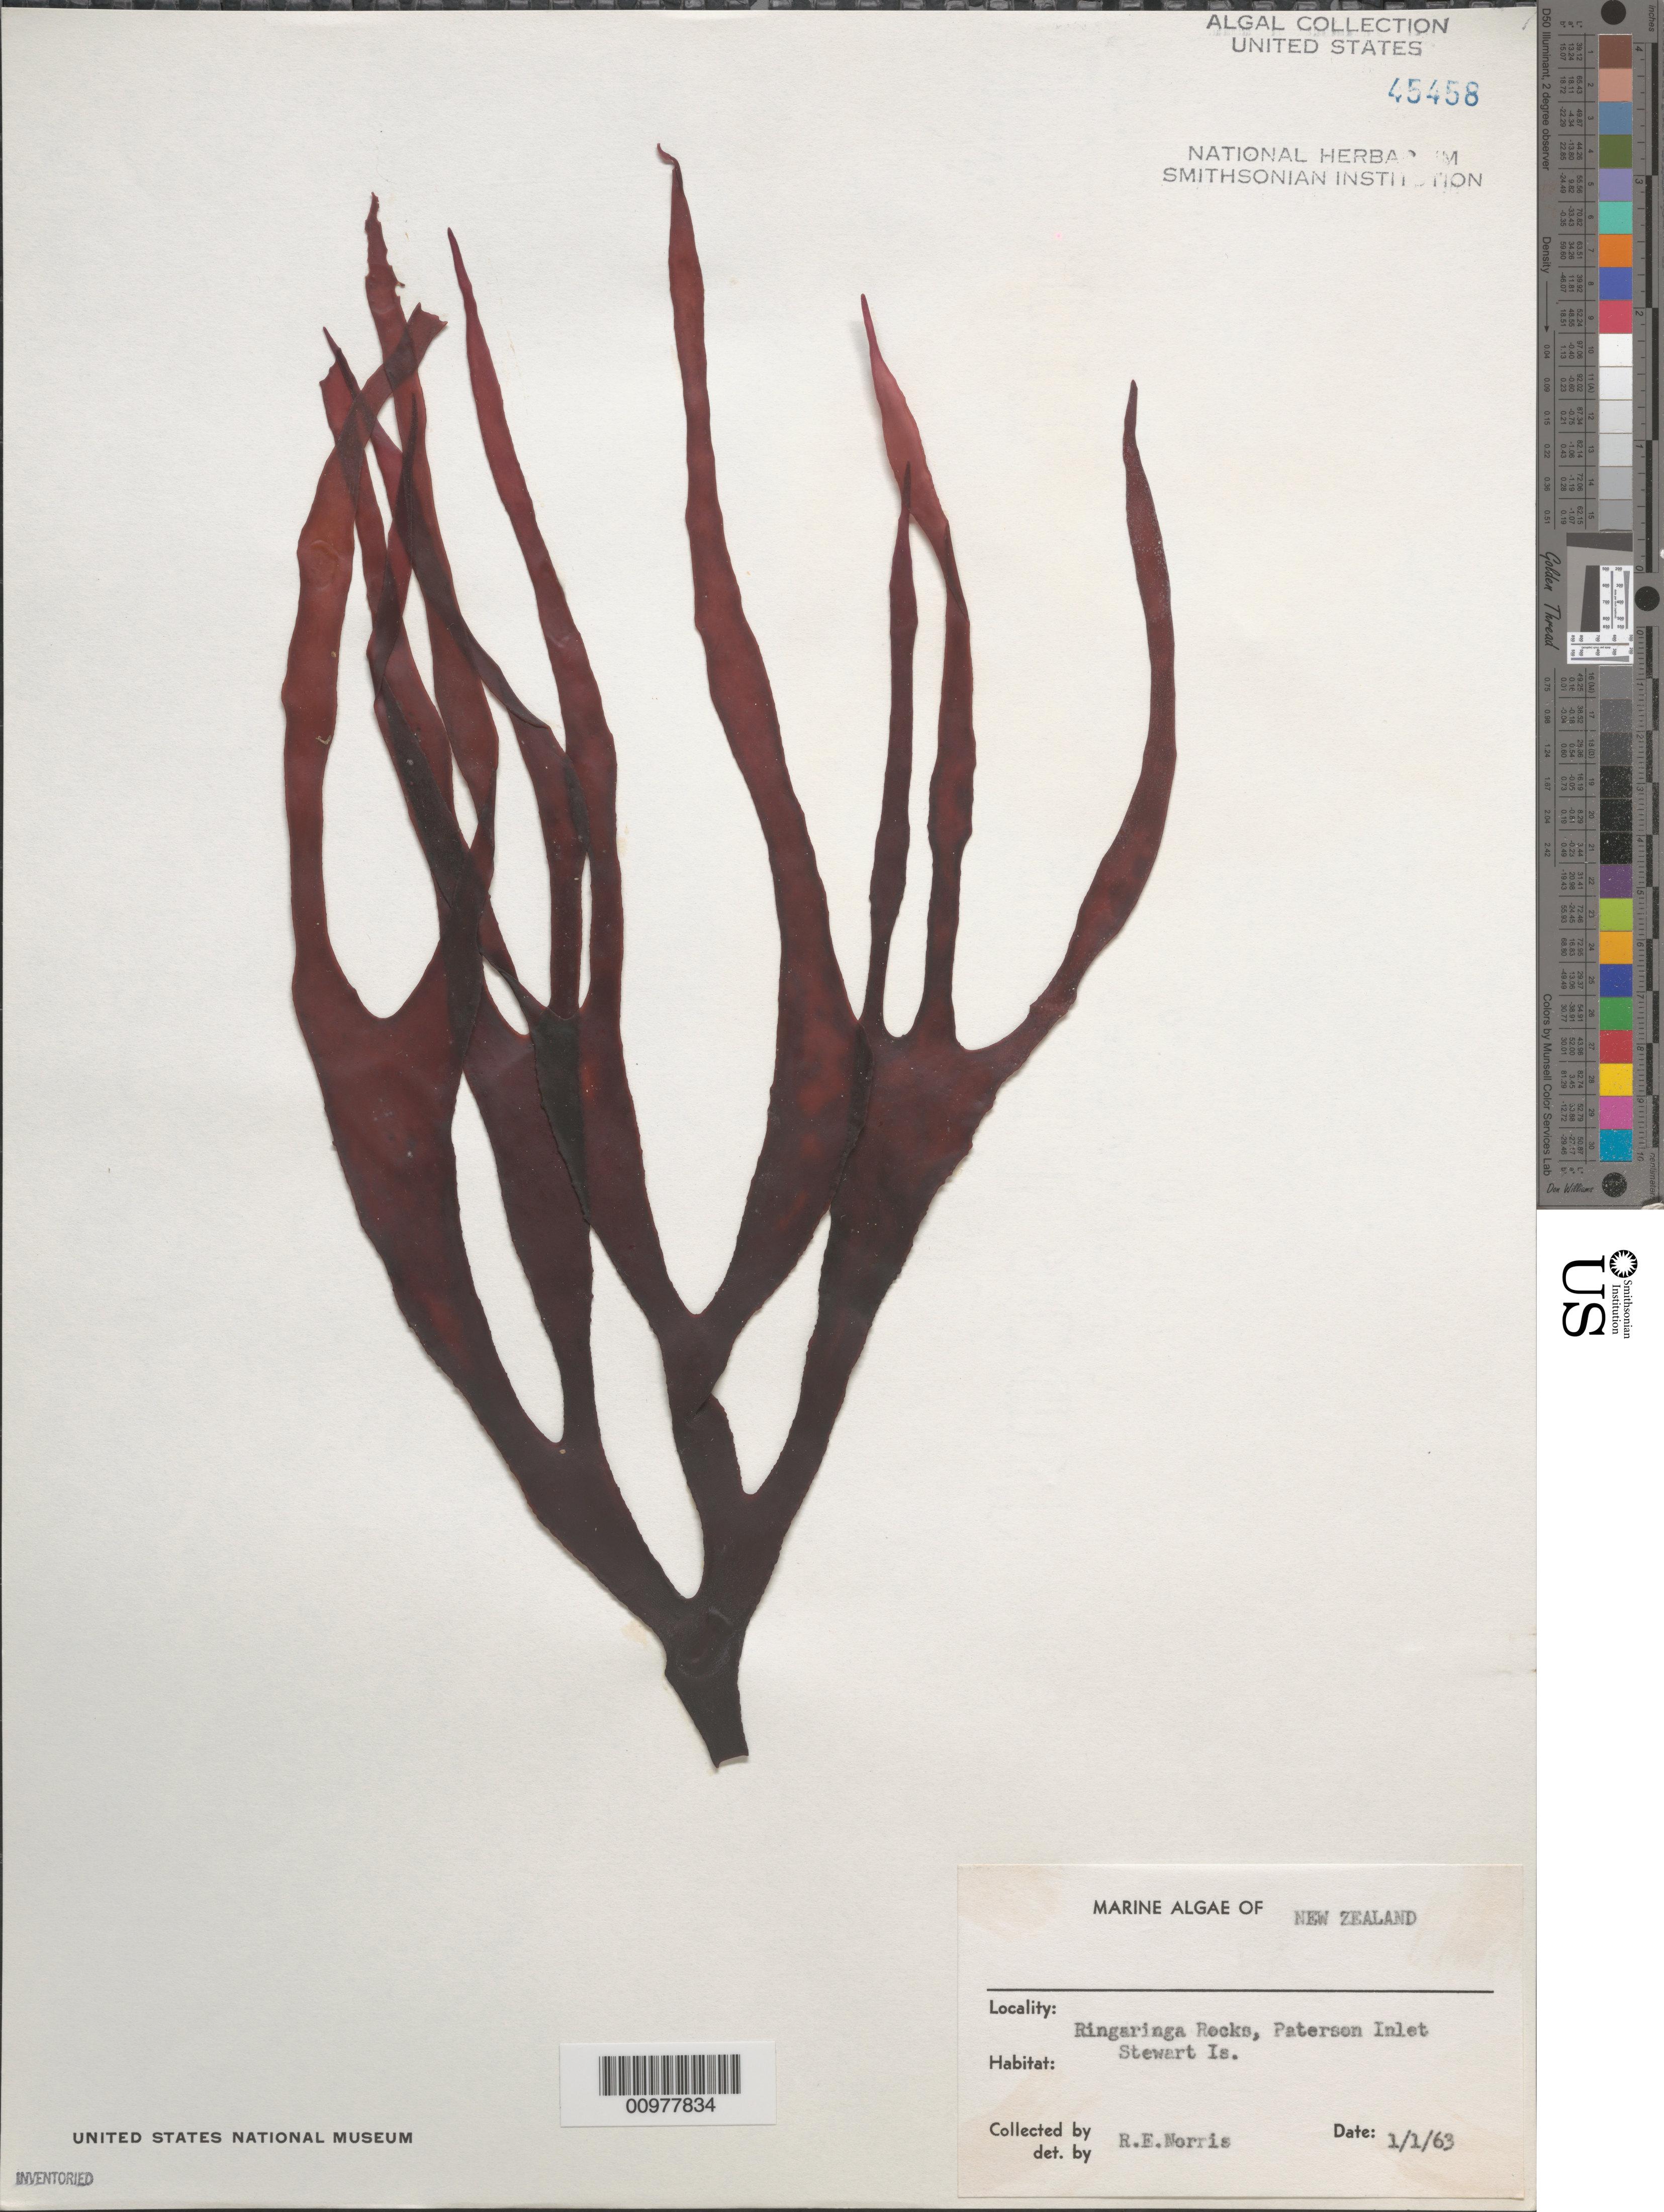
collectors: R. E. Norris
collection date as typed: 01 Jan 1963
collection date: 1963-01-01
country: New Zealand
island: Stewart Island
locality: Ringaringa Rocks, Paterson Inlet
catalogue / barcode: US 45458